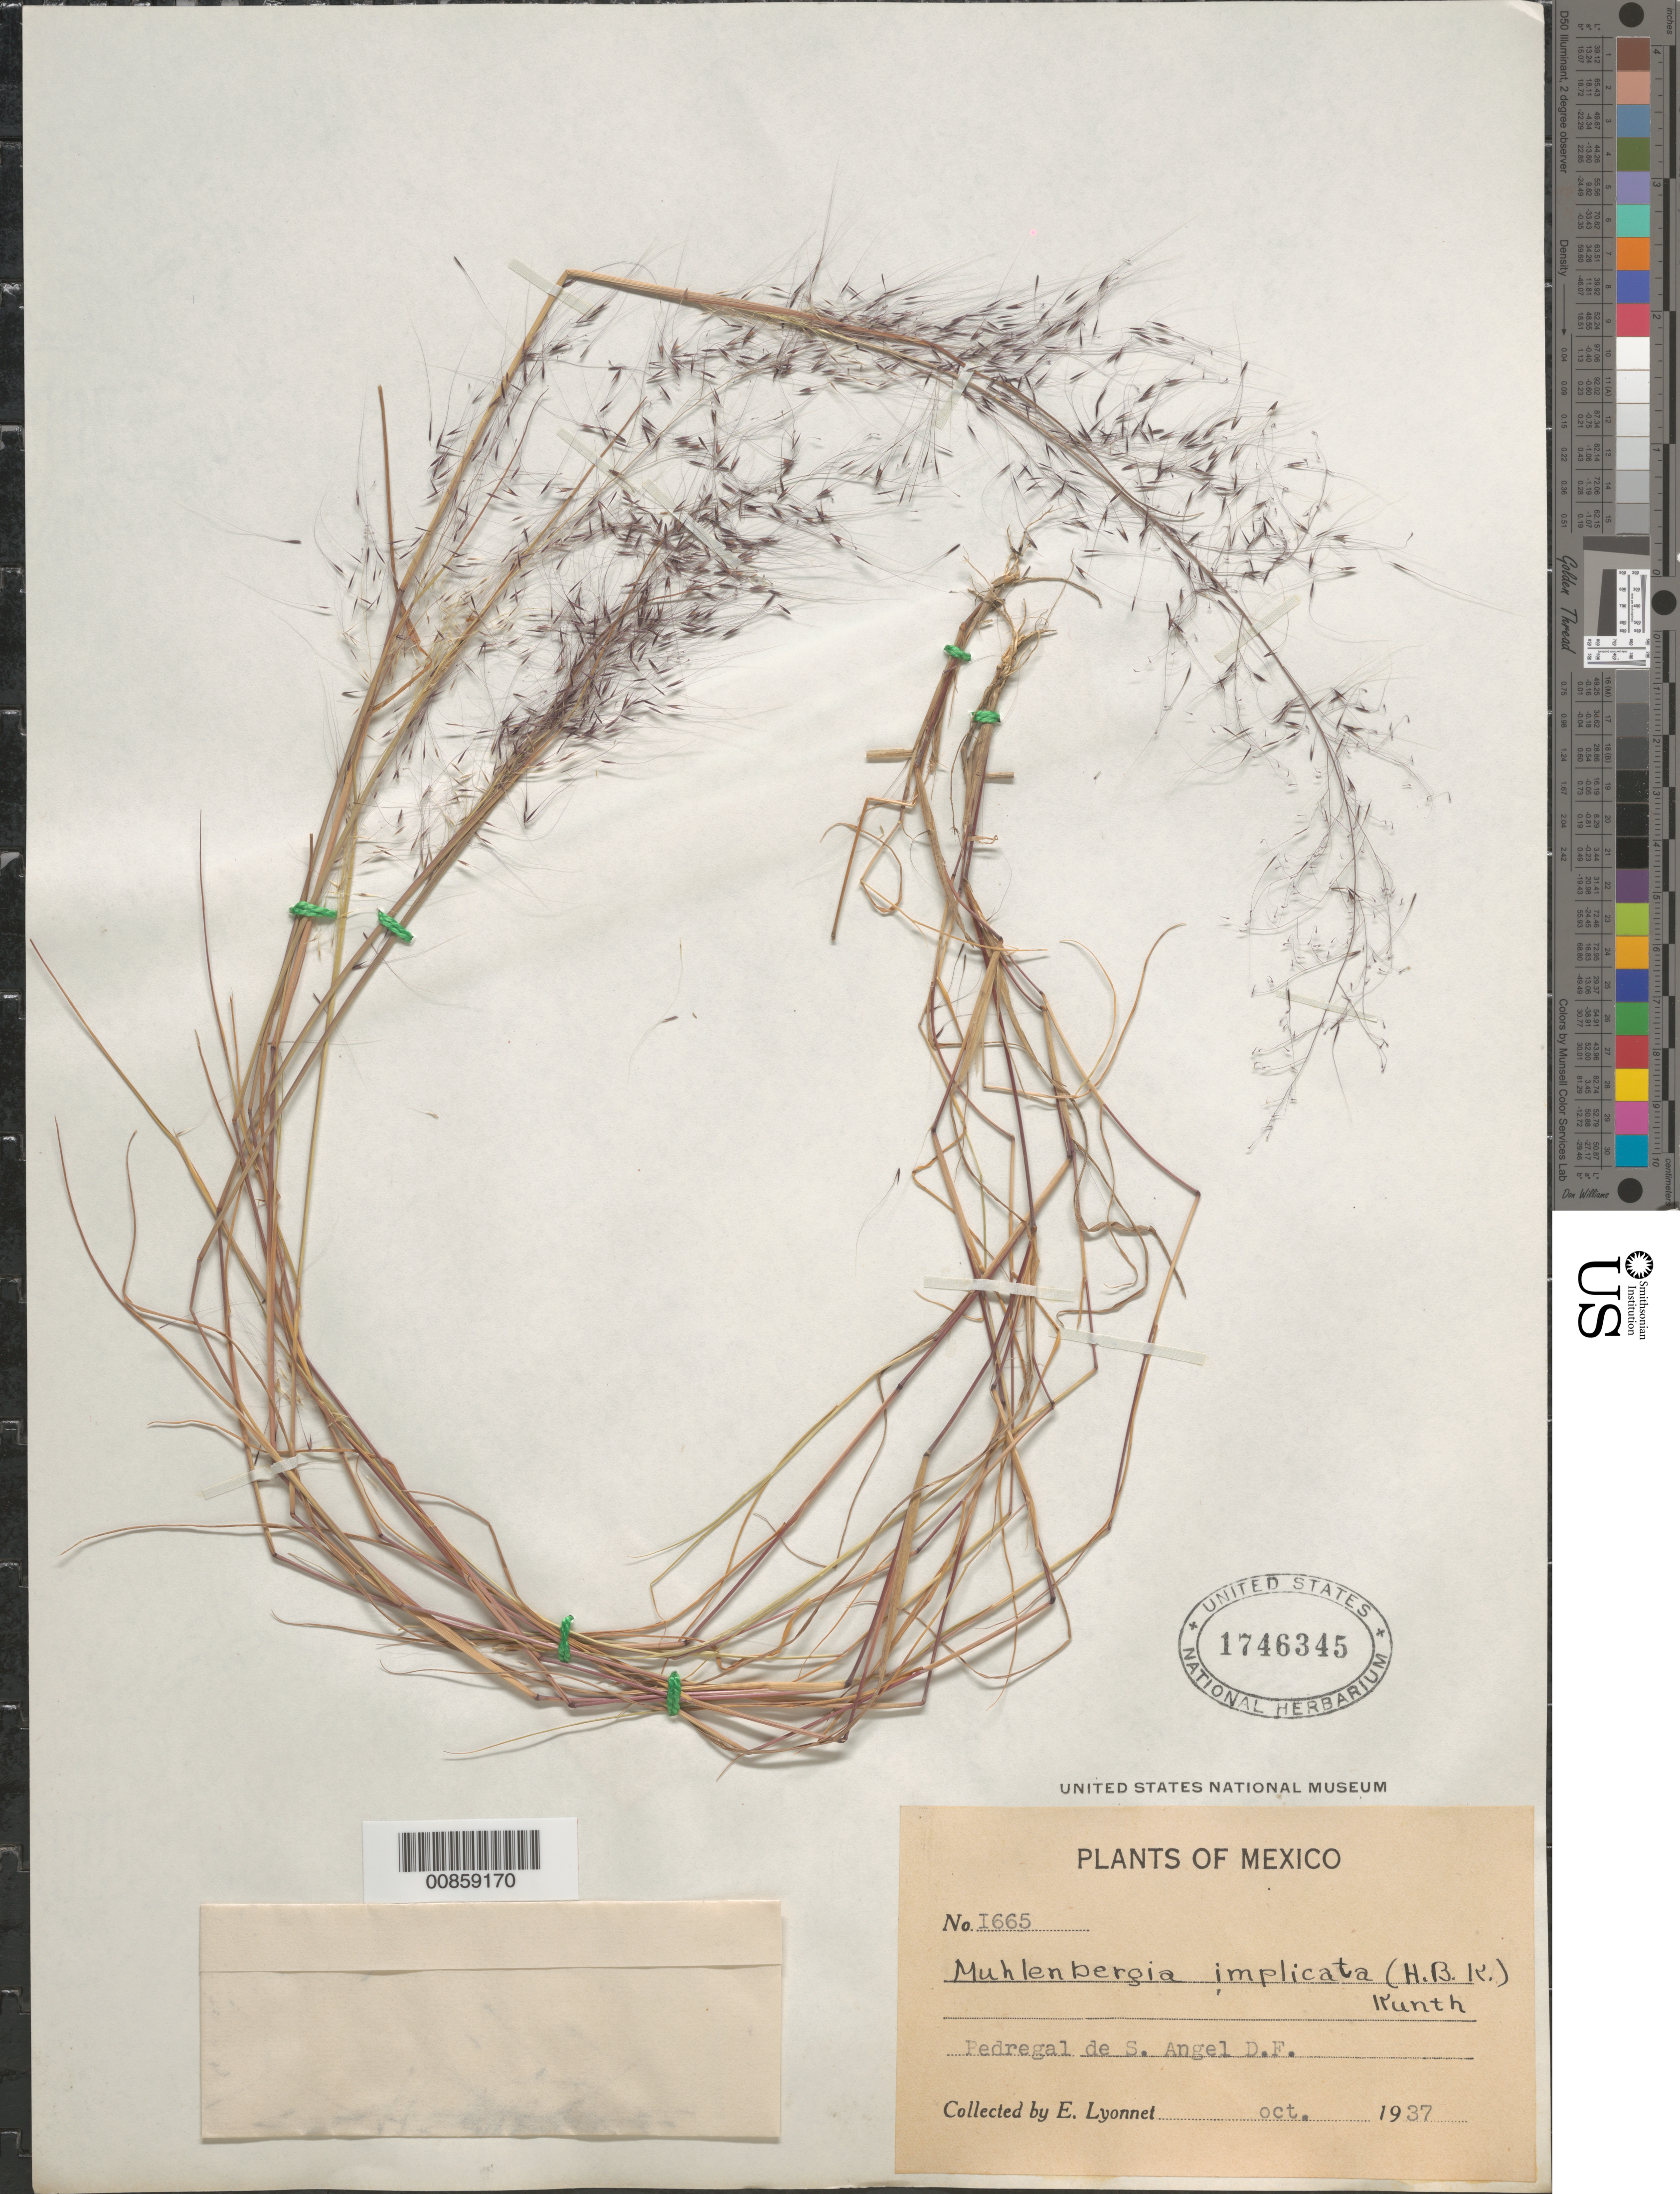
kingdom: Plantae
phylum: Tracheophyta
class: Liliopsida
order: Poales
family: Poaceae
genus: Muhlenbergia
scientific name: Muhlenbergia implicata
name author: (Kunth) Trin.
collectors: Bro. E. Lyonnet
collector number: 1665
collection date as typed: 20 Oct 1937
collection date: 1937-10-20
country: Mexico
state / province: Distrito Federal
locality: Pedregal de San Angel, deleg. Tlalpan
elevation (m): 2300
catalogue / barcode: US 1746345